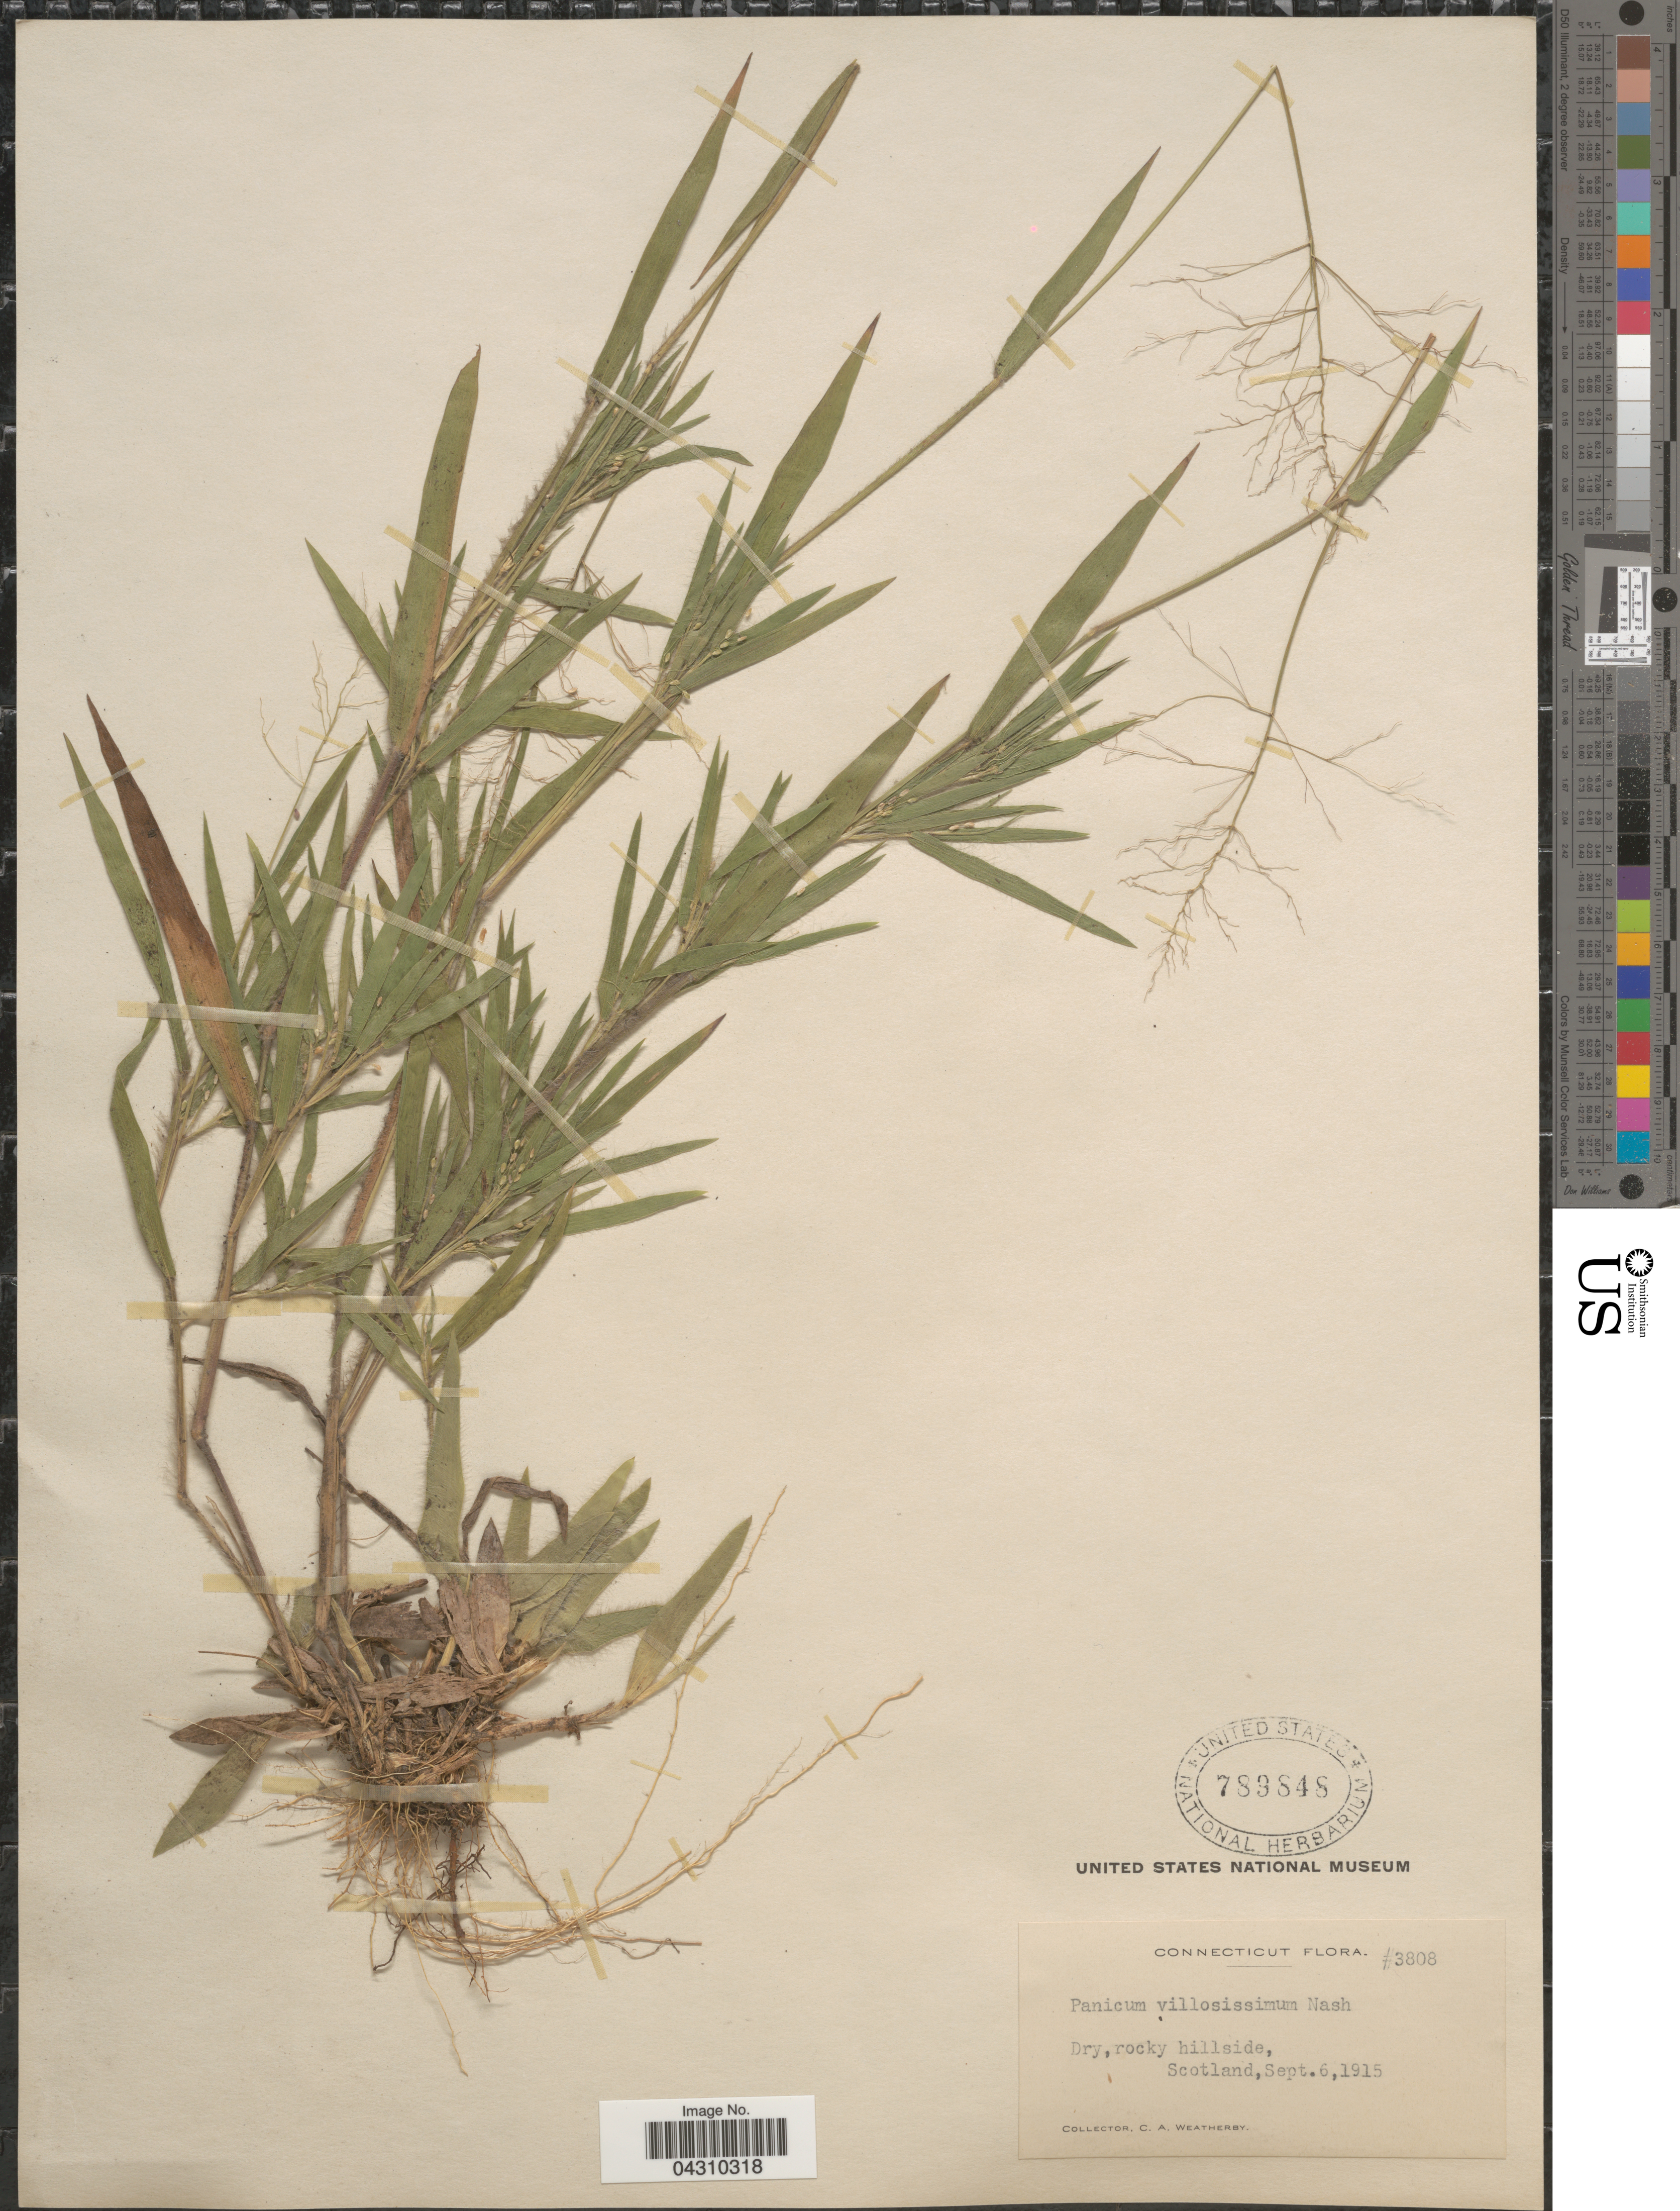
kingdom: Plantae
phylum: Tracheophyta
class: Liliopsida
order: Poales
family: Poaceae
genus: Dichanthelium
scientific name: Dichanthelium acuminatum var. acuminatum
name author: (Sw.) Gould & C.A. Clark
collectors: C. A. Weatherby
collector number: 3808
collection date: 1915-09-06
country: United States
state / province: Connecticut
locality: Dry, rocky hillside, Scotland.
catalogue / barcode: US 789848